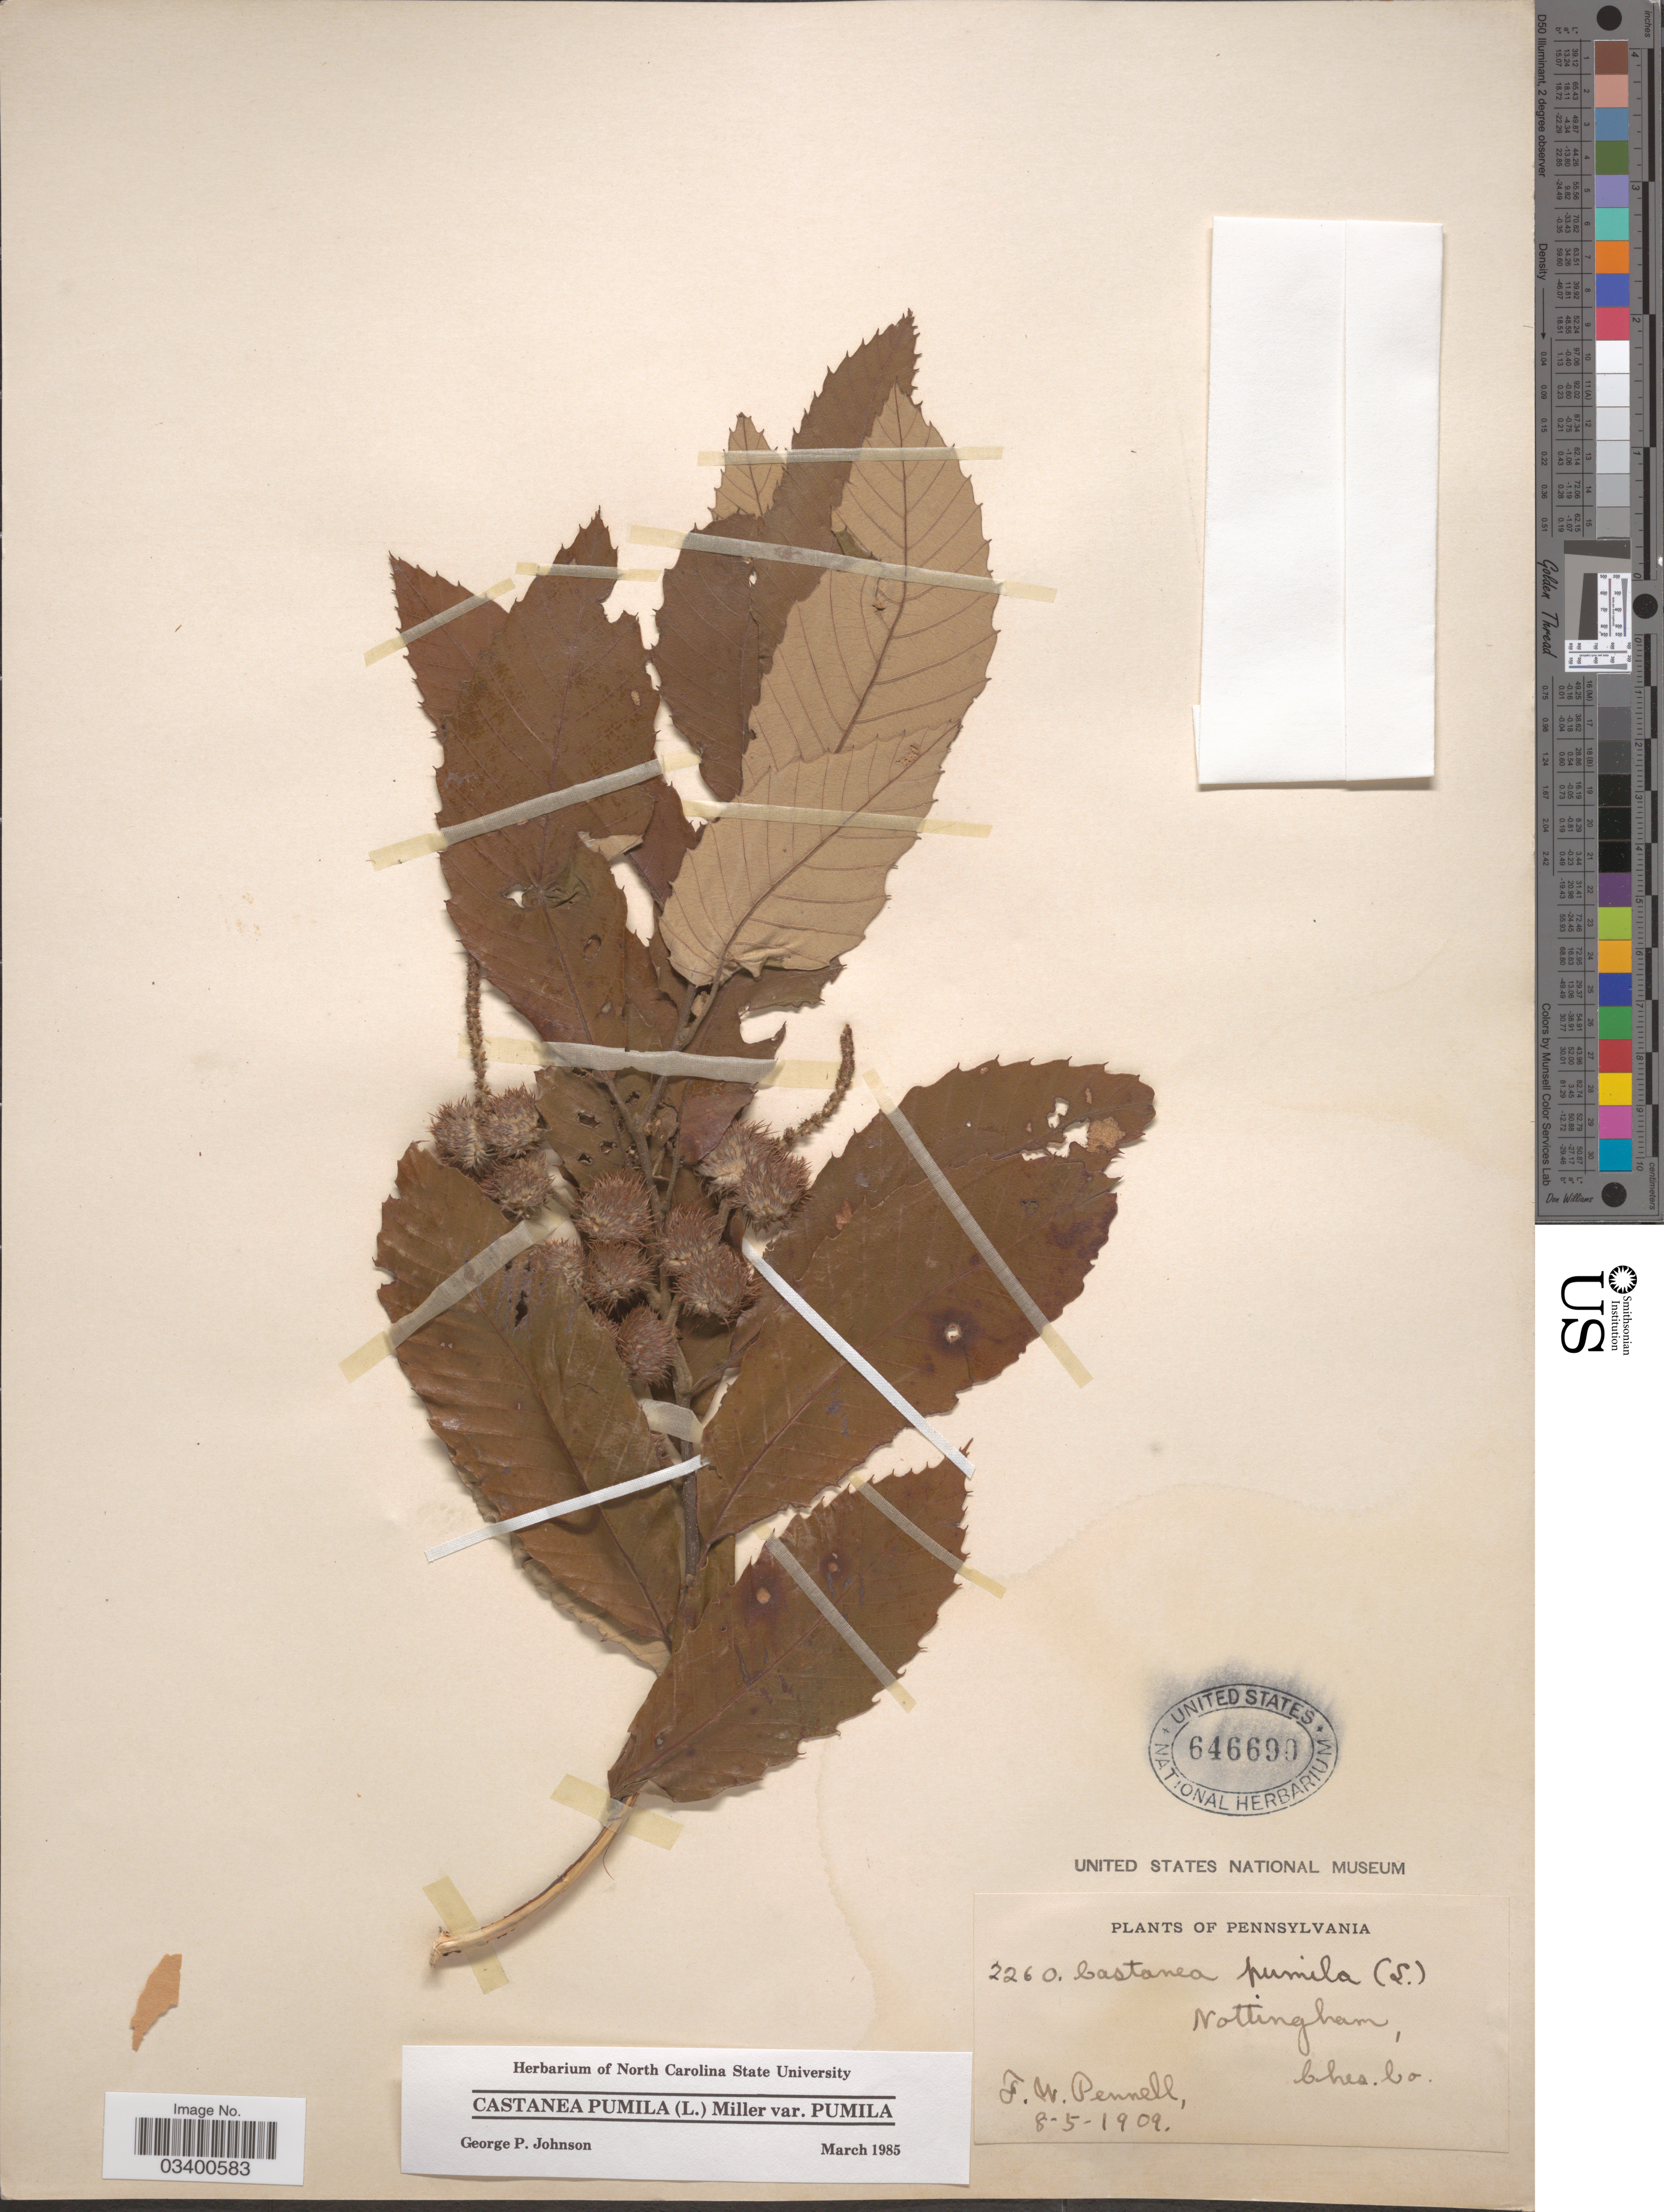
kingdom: Plantae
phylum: Tracheophyta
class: Magnoliopsida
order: Fagales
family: Fagaceae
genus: Castanea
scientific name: Castanea pumila var. pumila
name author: (L.) Mill.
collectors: F. W. Pennell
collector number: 2260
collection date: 1909-08-05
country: United States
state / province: Pennsylvania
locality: Nottingham, Ches. Co.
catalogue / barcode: US 646690